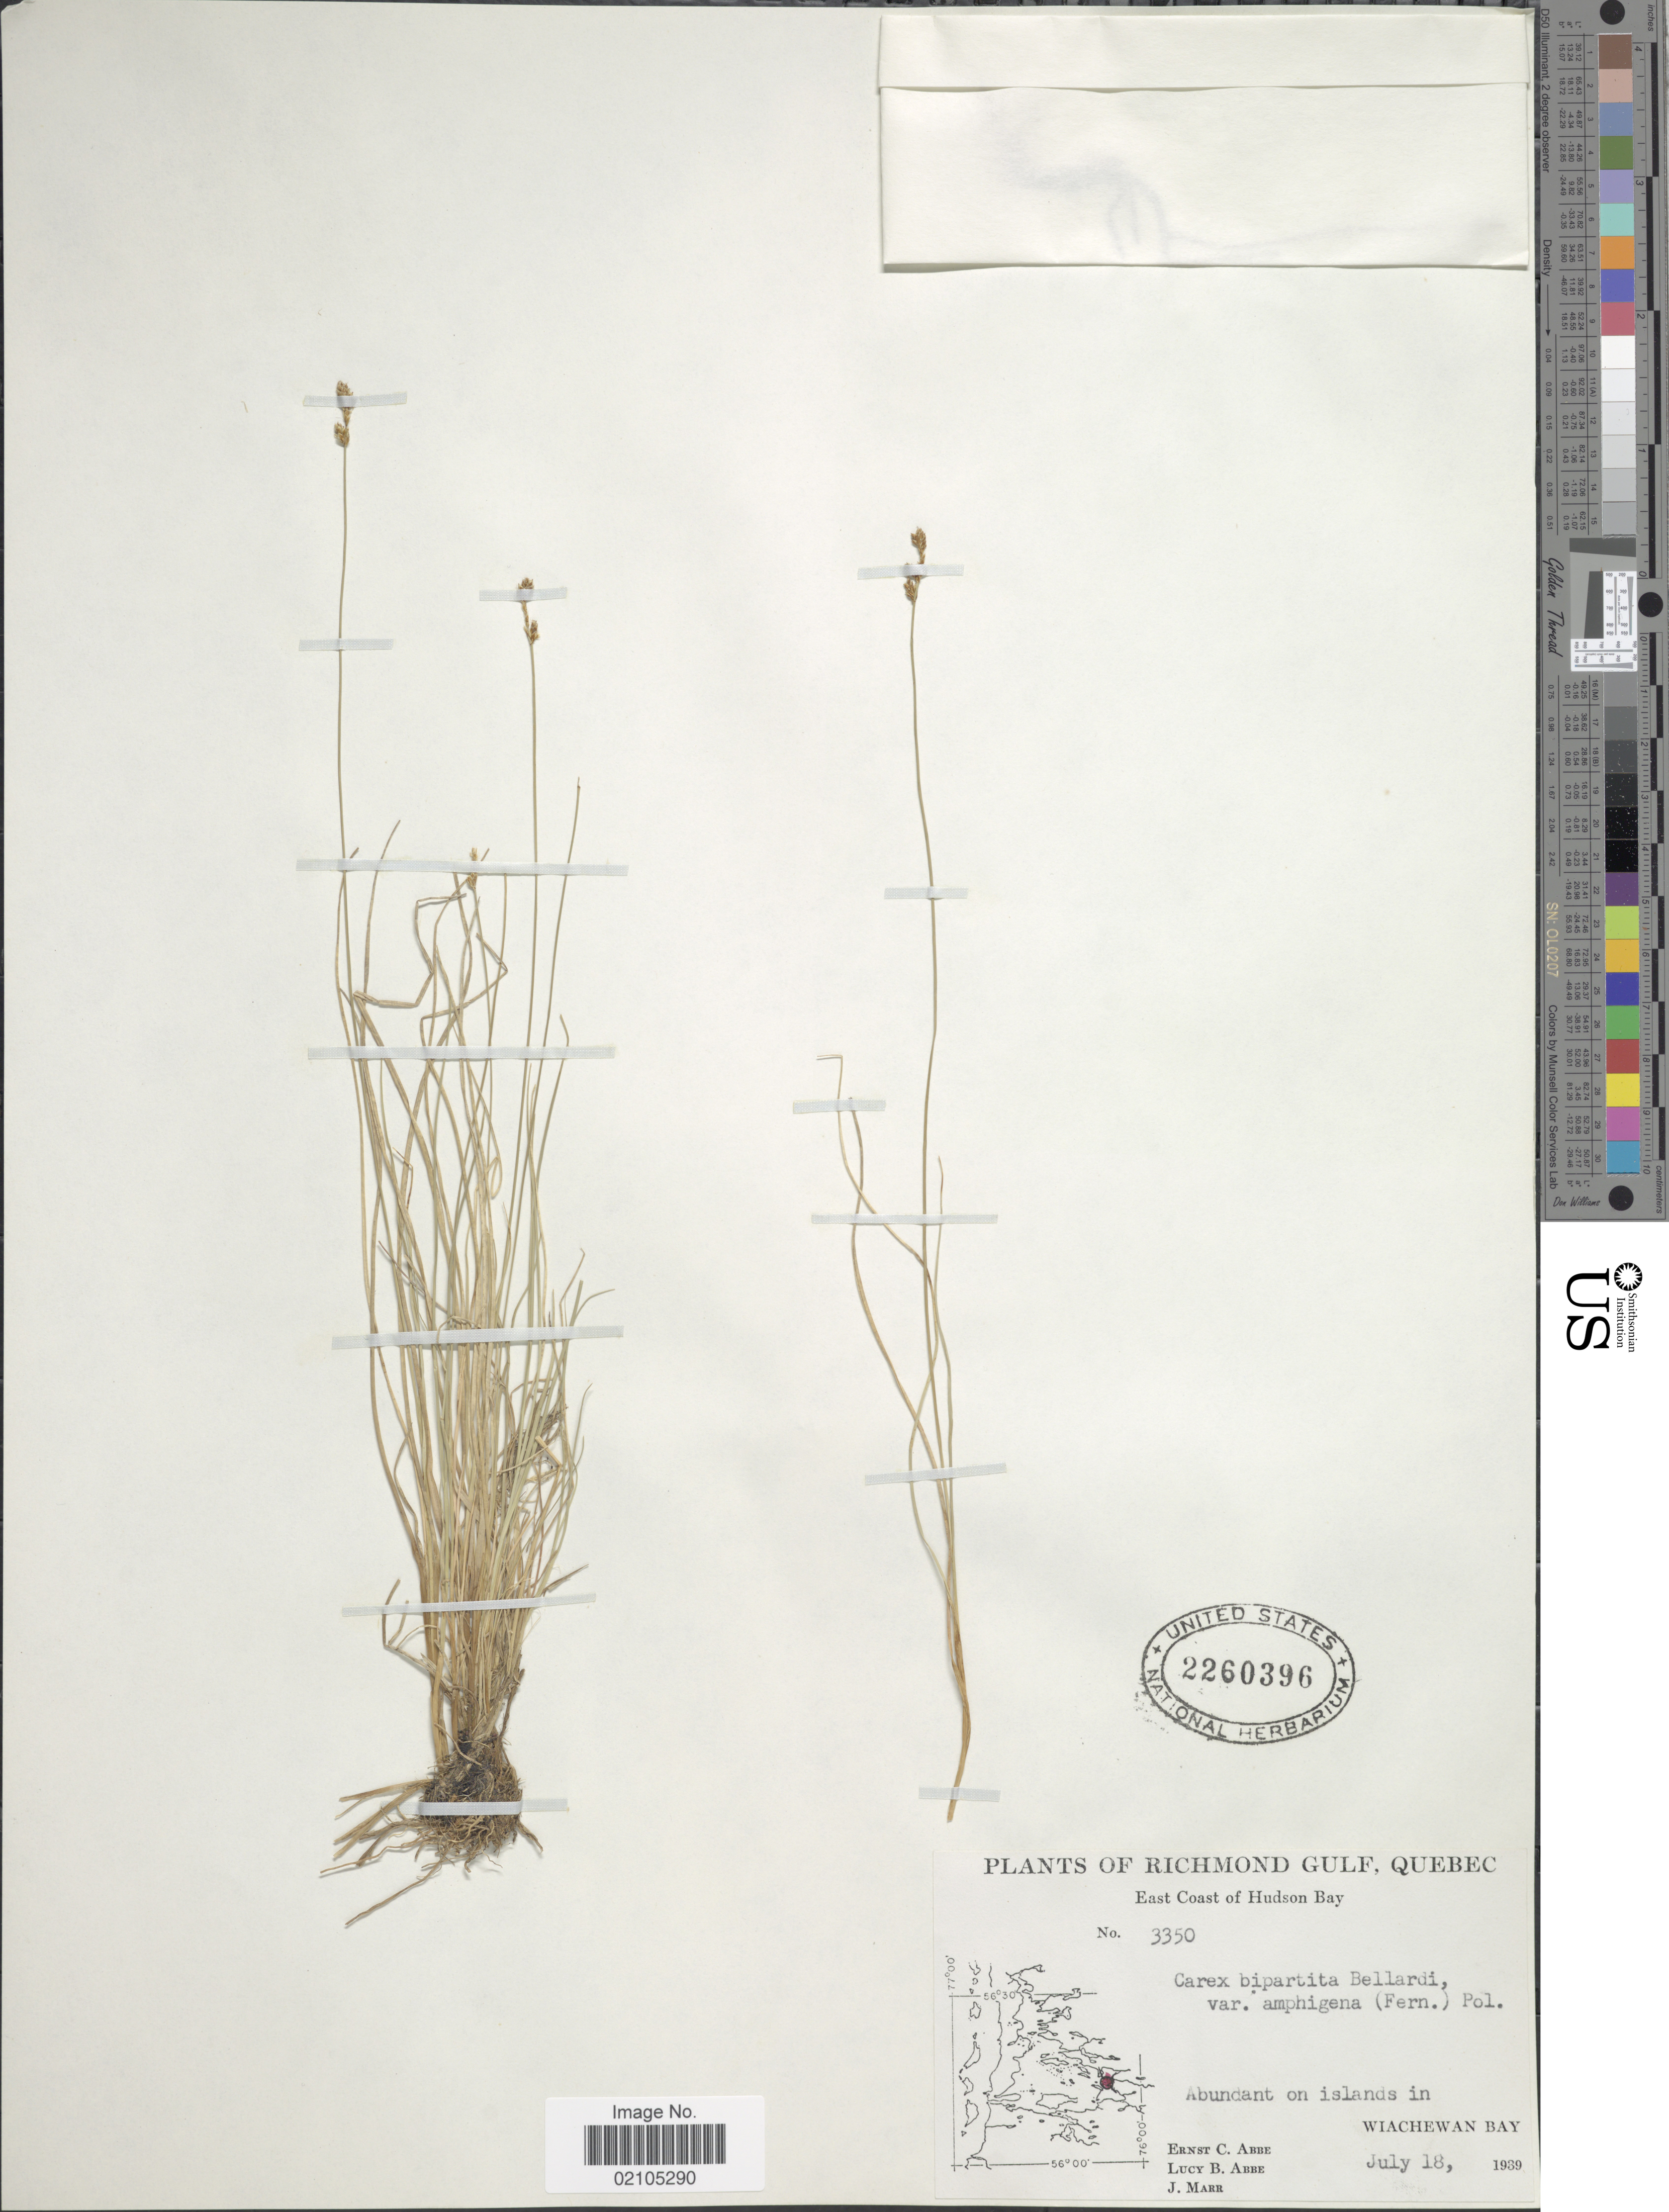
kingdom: Plantae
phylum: Tracheophyta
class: Liliopsida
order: Poales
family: Cyperaceae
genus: Carex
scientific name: Carex lachenalii subsp. lachenalii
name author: Schkuhr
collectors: E. C. Abbe, L. B. Abbe & J. Marr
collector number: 3350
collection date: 1939-07-18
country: Canada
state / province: Quebec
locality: Richmond Gulf, Quebec.East Coast of Hudson Bay, Wiachewan Bay.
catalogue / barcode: US 2260396